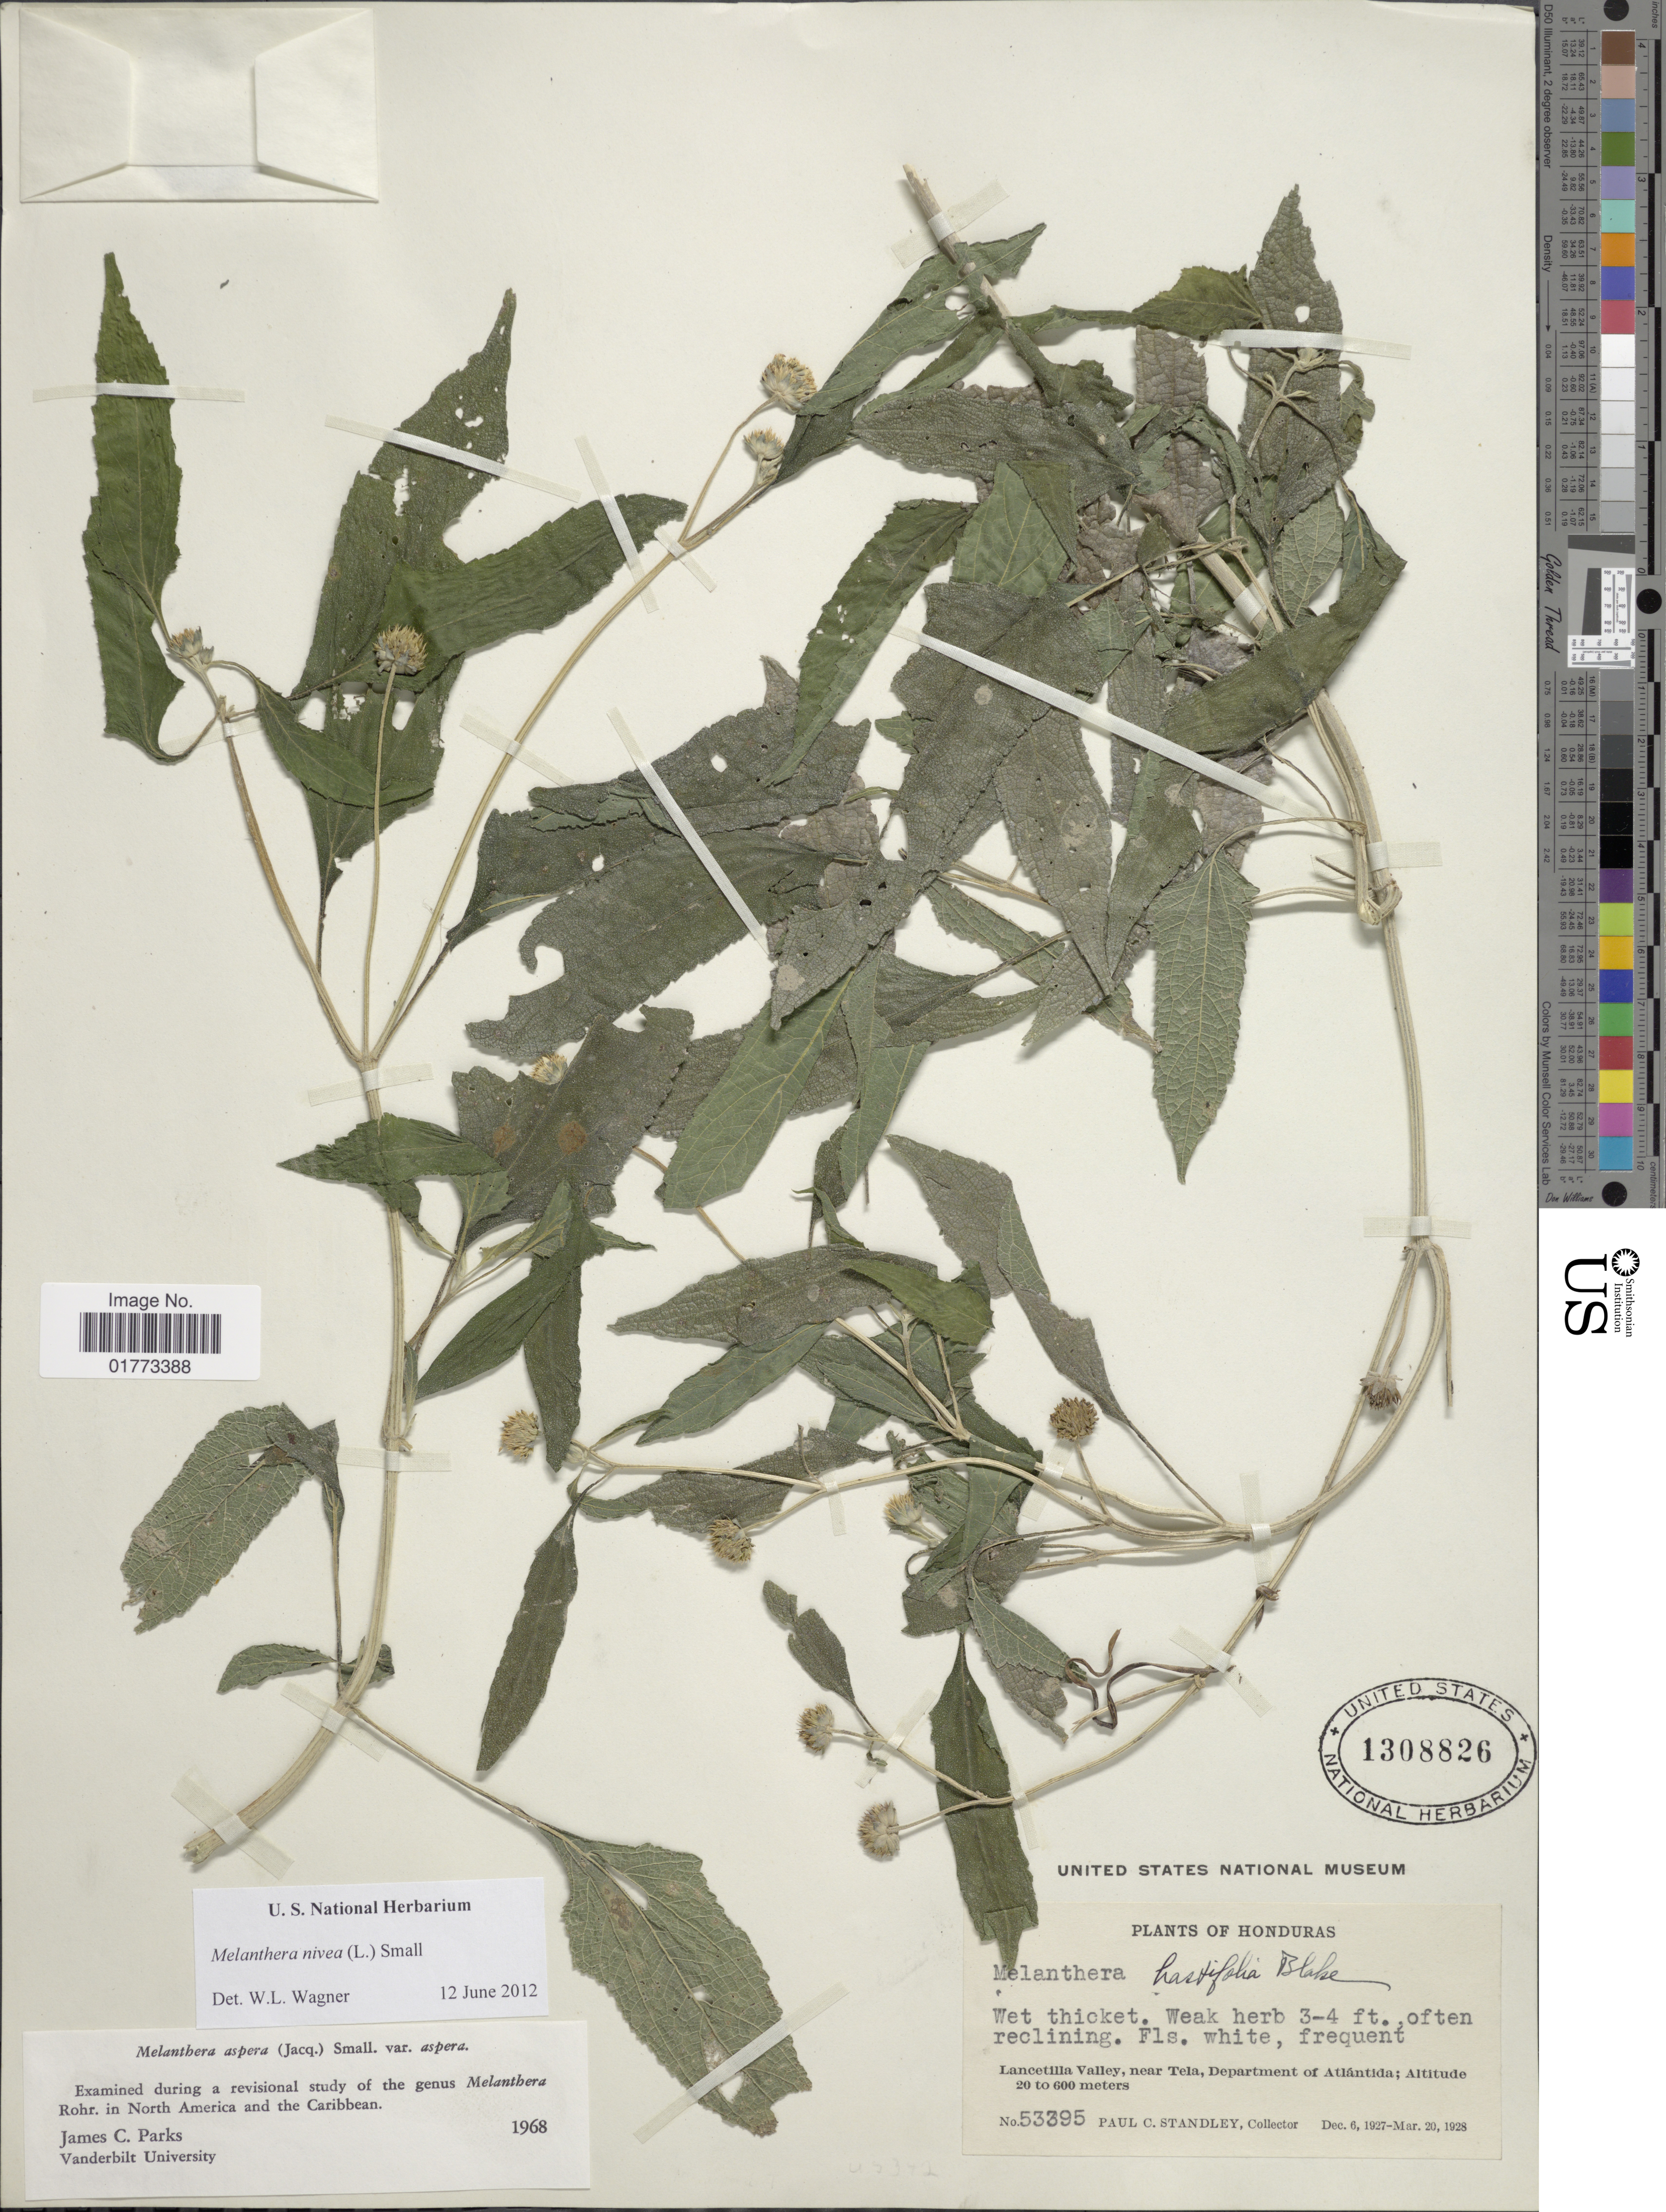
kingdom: Plantae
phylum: Tracheophyta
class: Magnoliopsida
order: Asterales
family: Asteraceae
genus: Melanthera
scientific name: Melanthera nivea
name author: (L.) Small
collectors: P. C. Standley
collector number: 53395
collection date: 1927-12-06/1928-03-20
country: Honduras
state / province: Atlántida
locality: Lancetilla Valley, near Tela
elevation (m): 20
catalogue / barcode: US 1308826